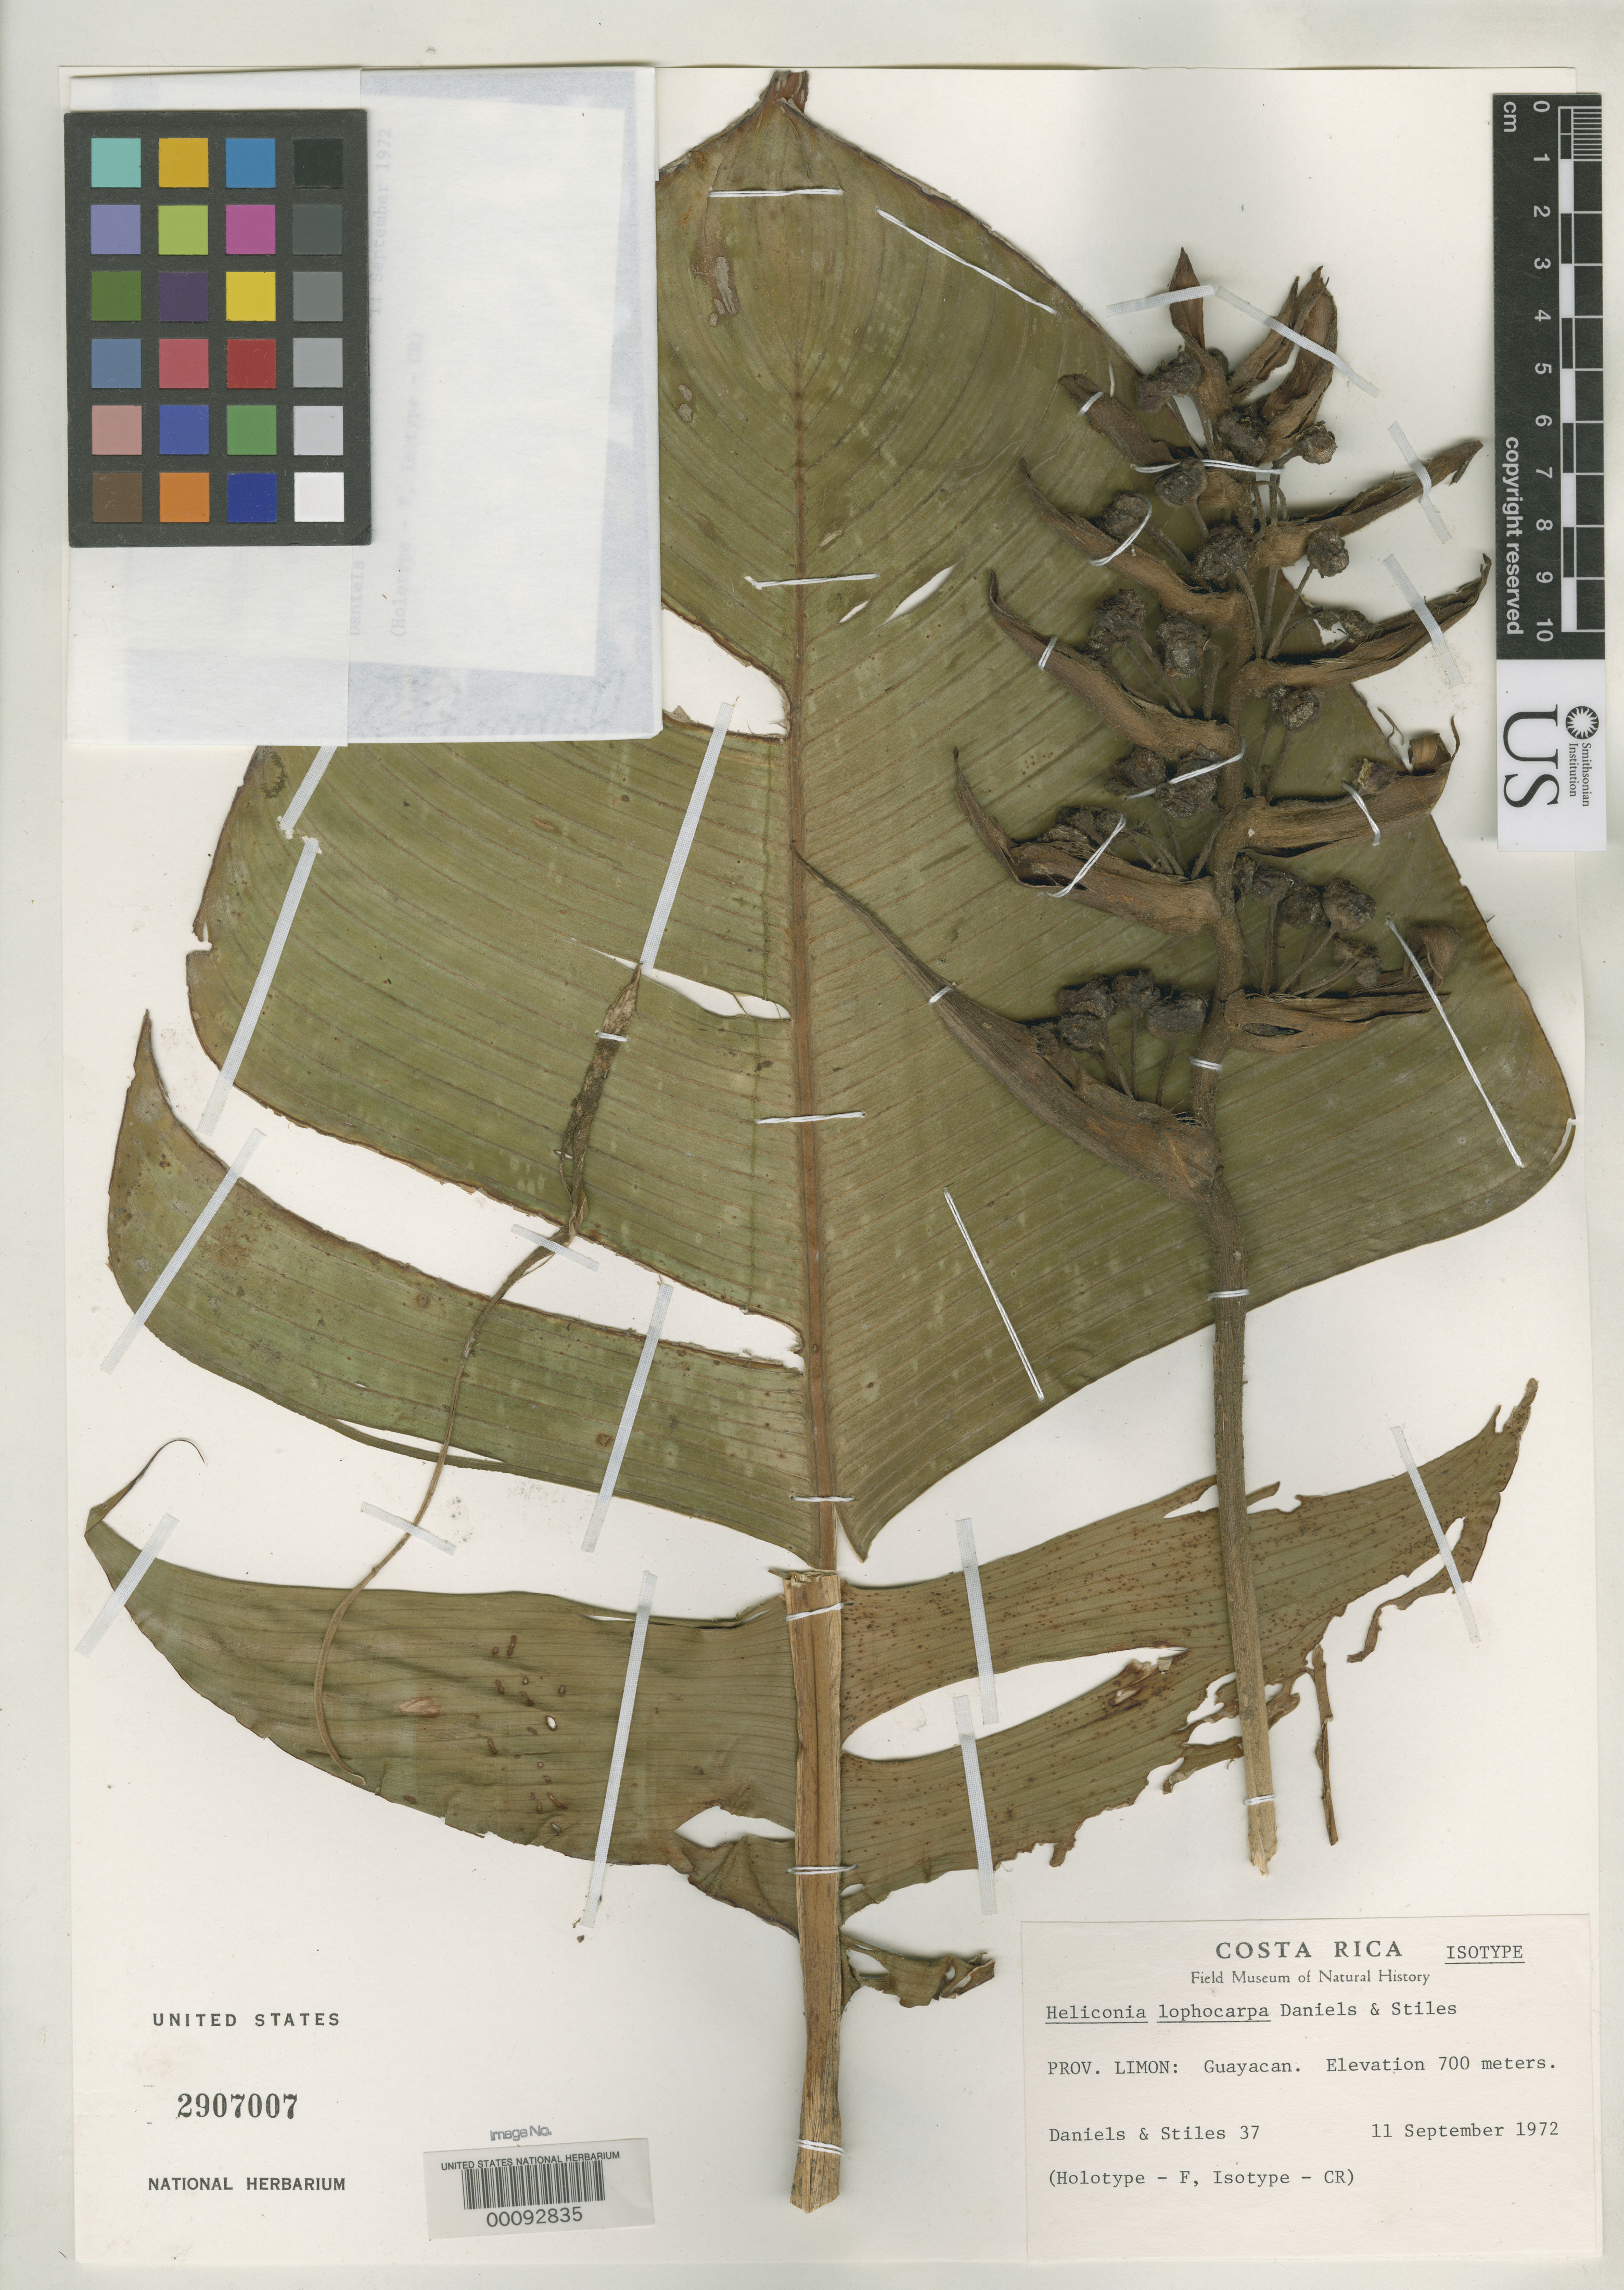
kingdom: Plantae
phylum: Tracheophyta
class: Liliopsida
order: Zingiberales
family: Heliconiaceae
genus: Heliconia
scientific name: Heliconia lophocarpa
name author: G.S. Daniels & F.G. Stiles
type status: Isotype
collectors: G. S. Daniels & F.G. Stiles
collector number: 37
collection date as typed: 11 Sep 1972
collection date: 1972-09-11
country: Costa Rica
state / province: Limón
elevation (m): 700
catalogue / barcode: US 2907007